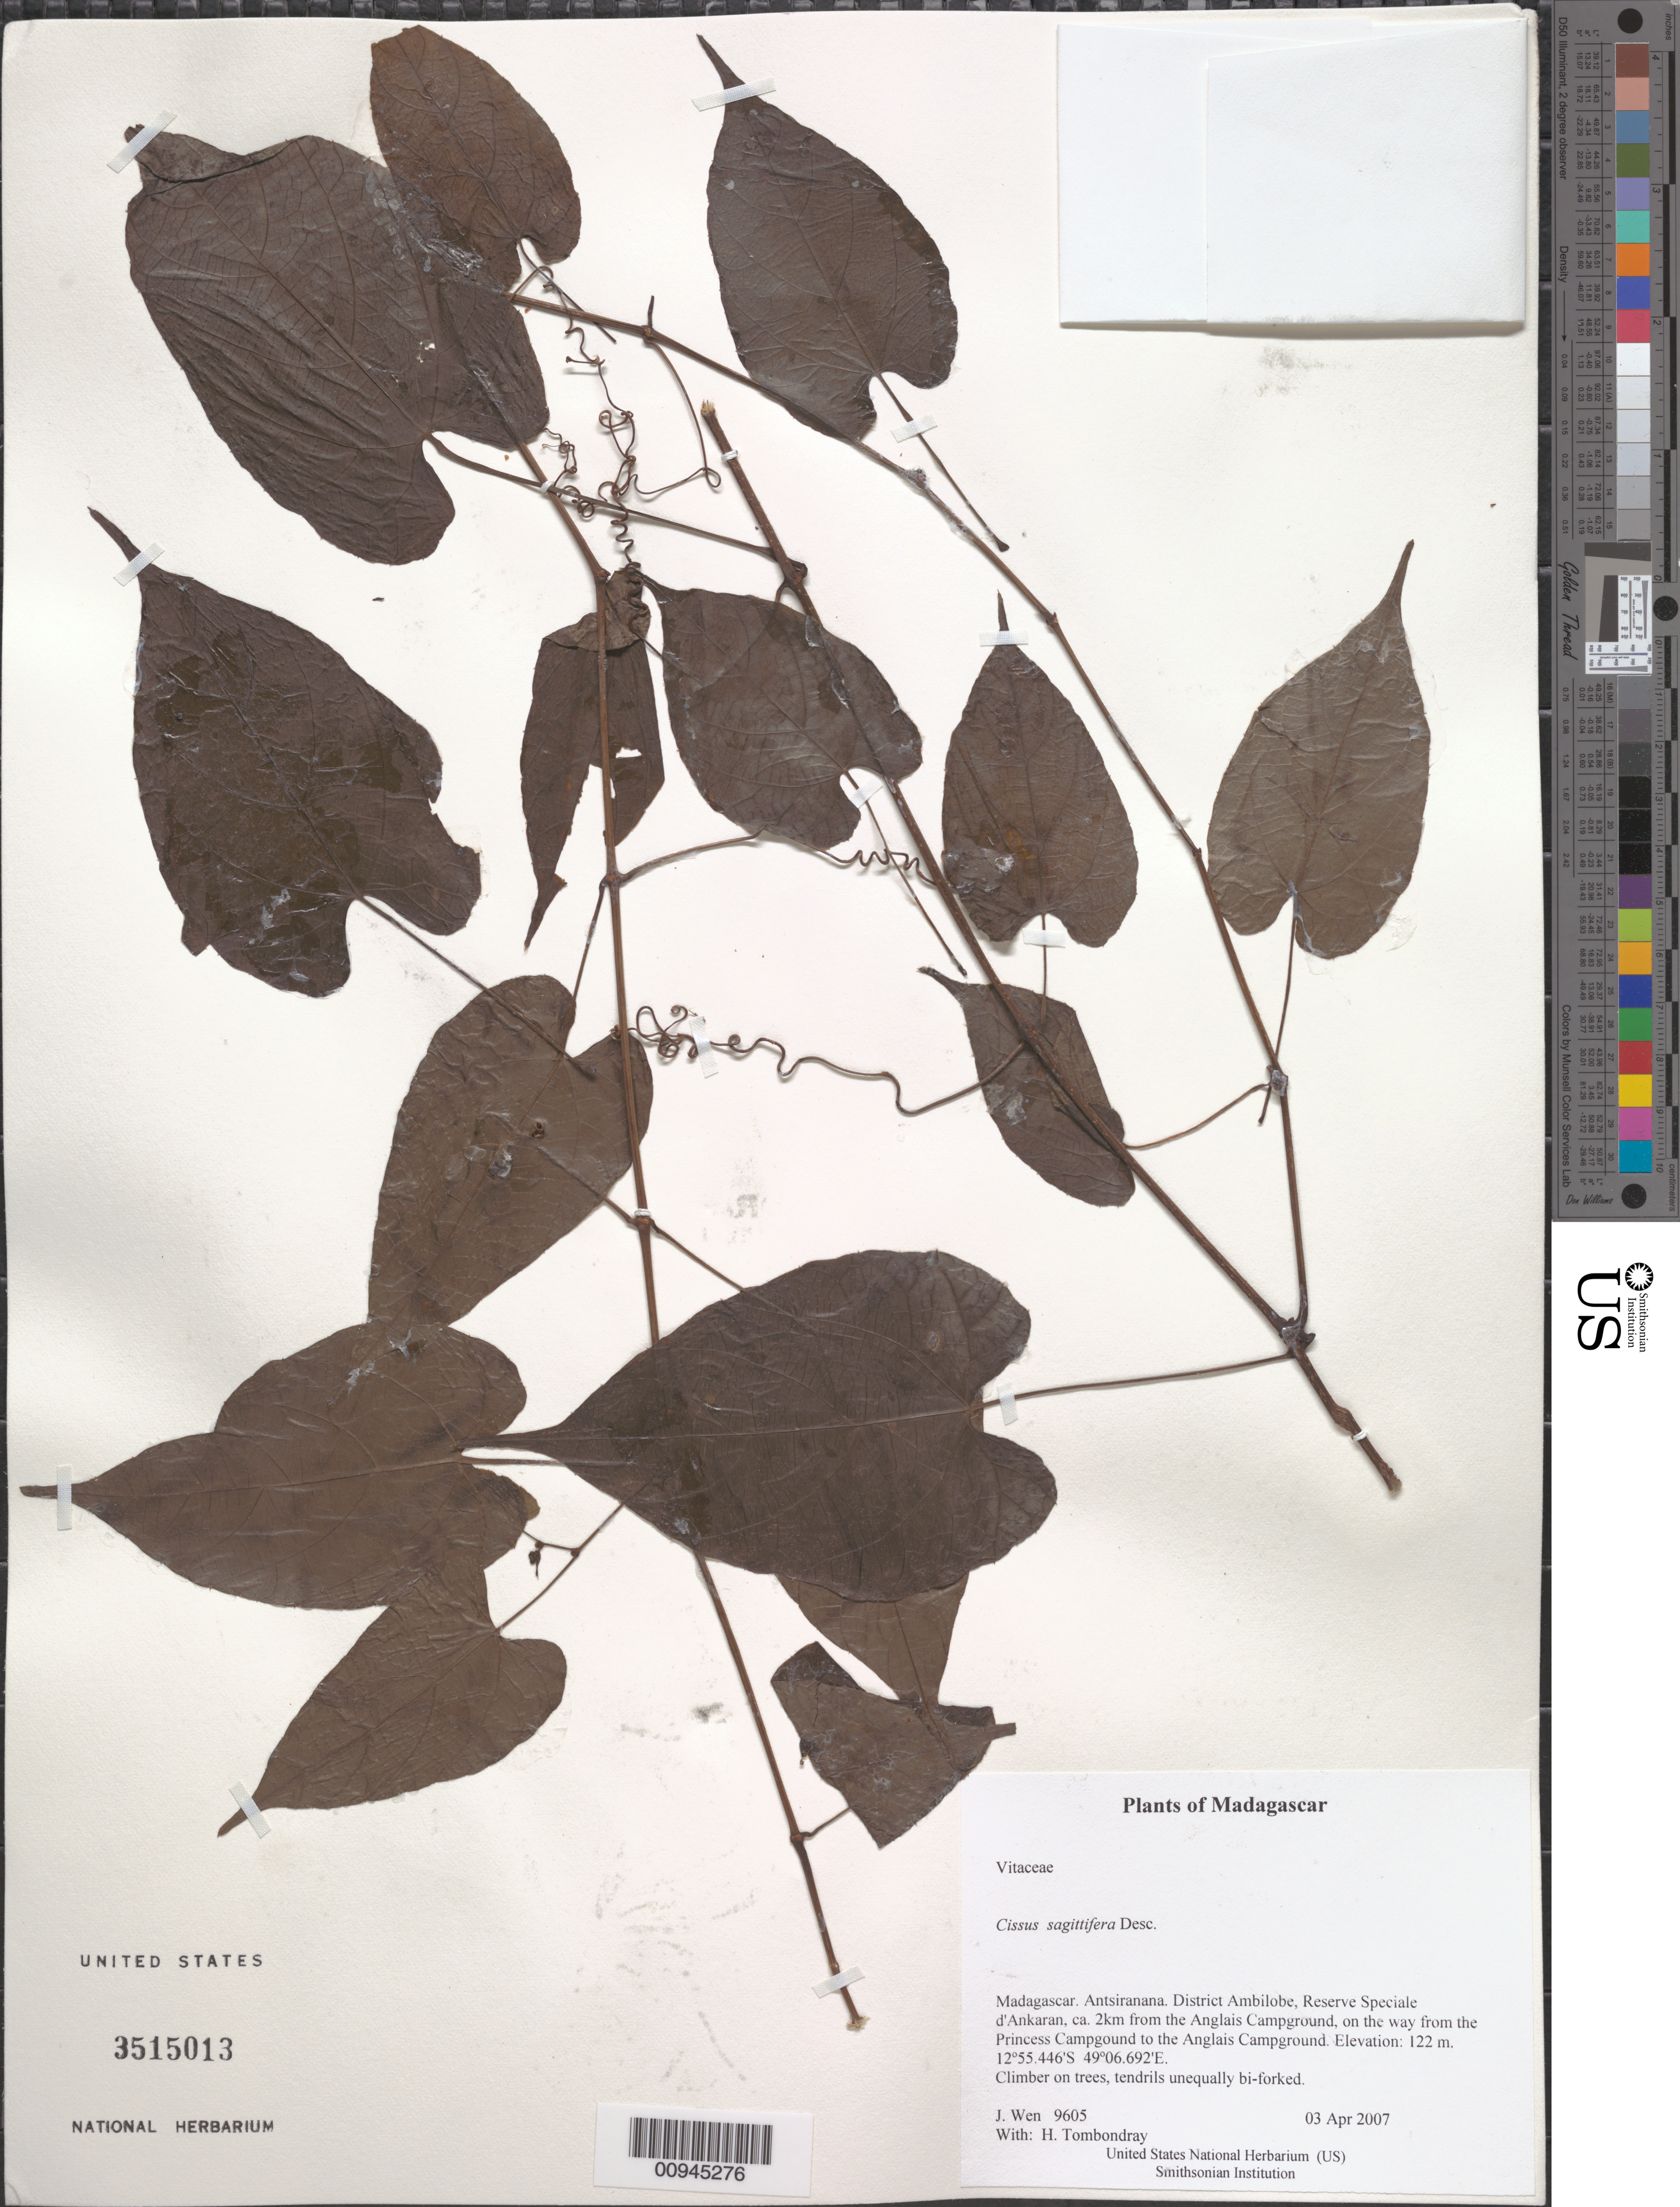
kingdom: Plantae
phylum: Tracheophyta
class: Magnoliopsida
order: Vitales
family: Vitaceae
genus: Cissus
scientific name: Cissus sagittifera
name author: Desc.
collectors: J. Wen & H. Tombondray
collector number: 9605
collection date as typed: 03 Apr 2007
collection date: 2007-04-03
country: Madagascar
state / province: Diana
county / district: Ambilobe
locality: District Ambilobe, Reserve Speciale d'Ankaran, ca. 2km from the Anglais Campground, on the way from the Princess Campgound to the Anglais Campground.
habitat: On trees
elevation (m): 122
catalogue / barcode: US 3515013